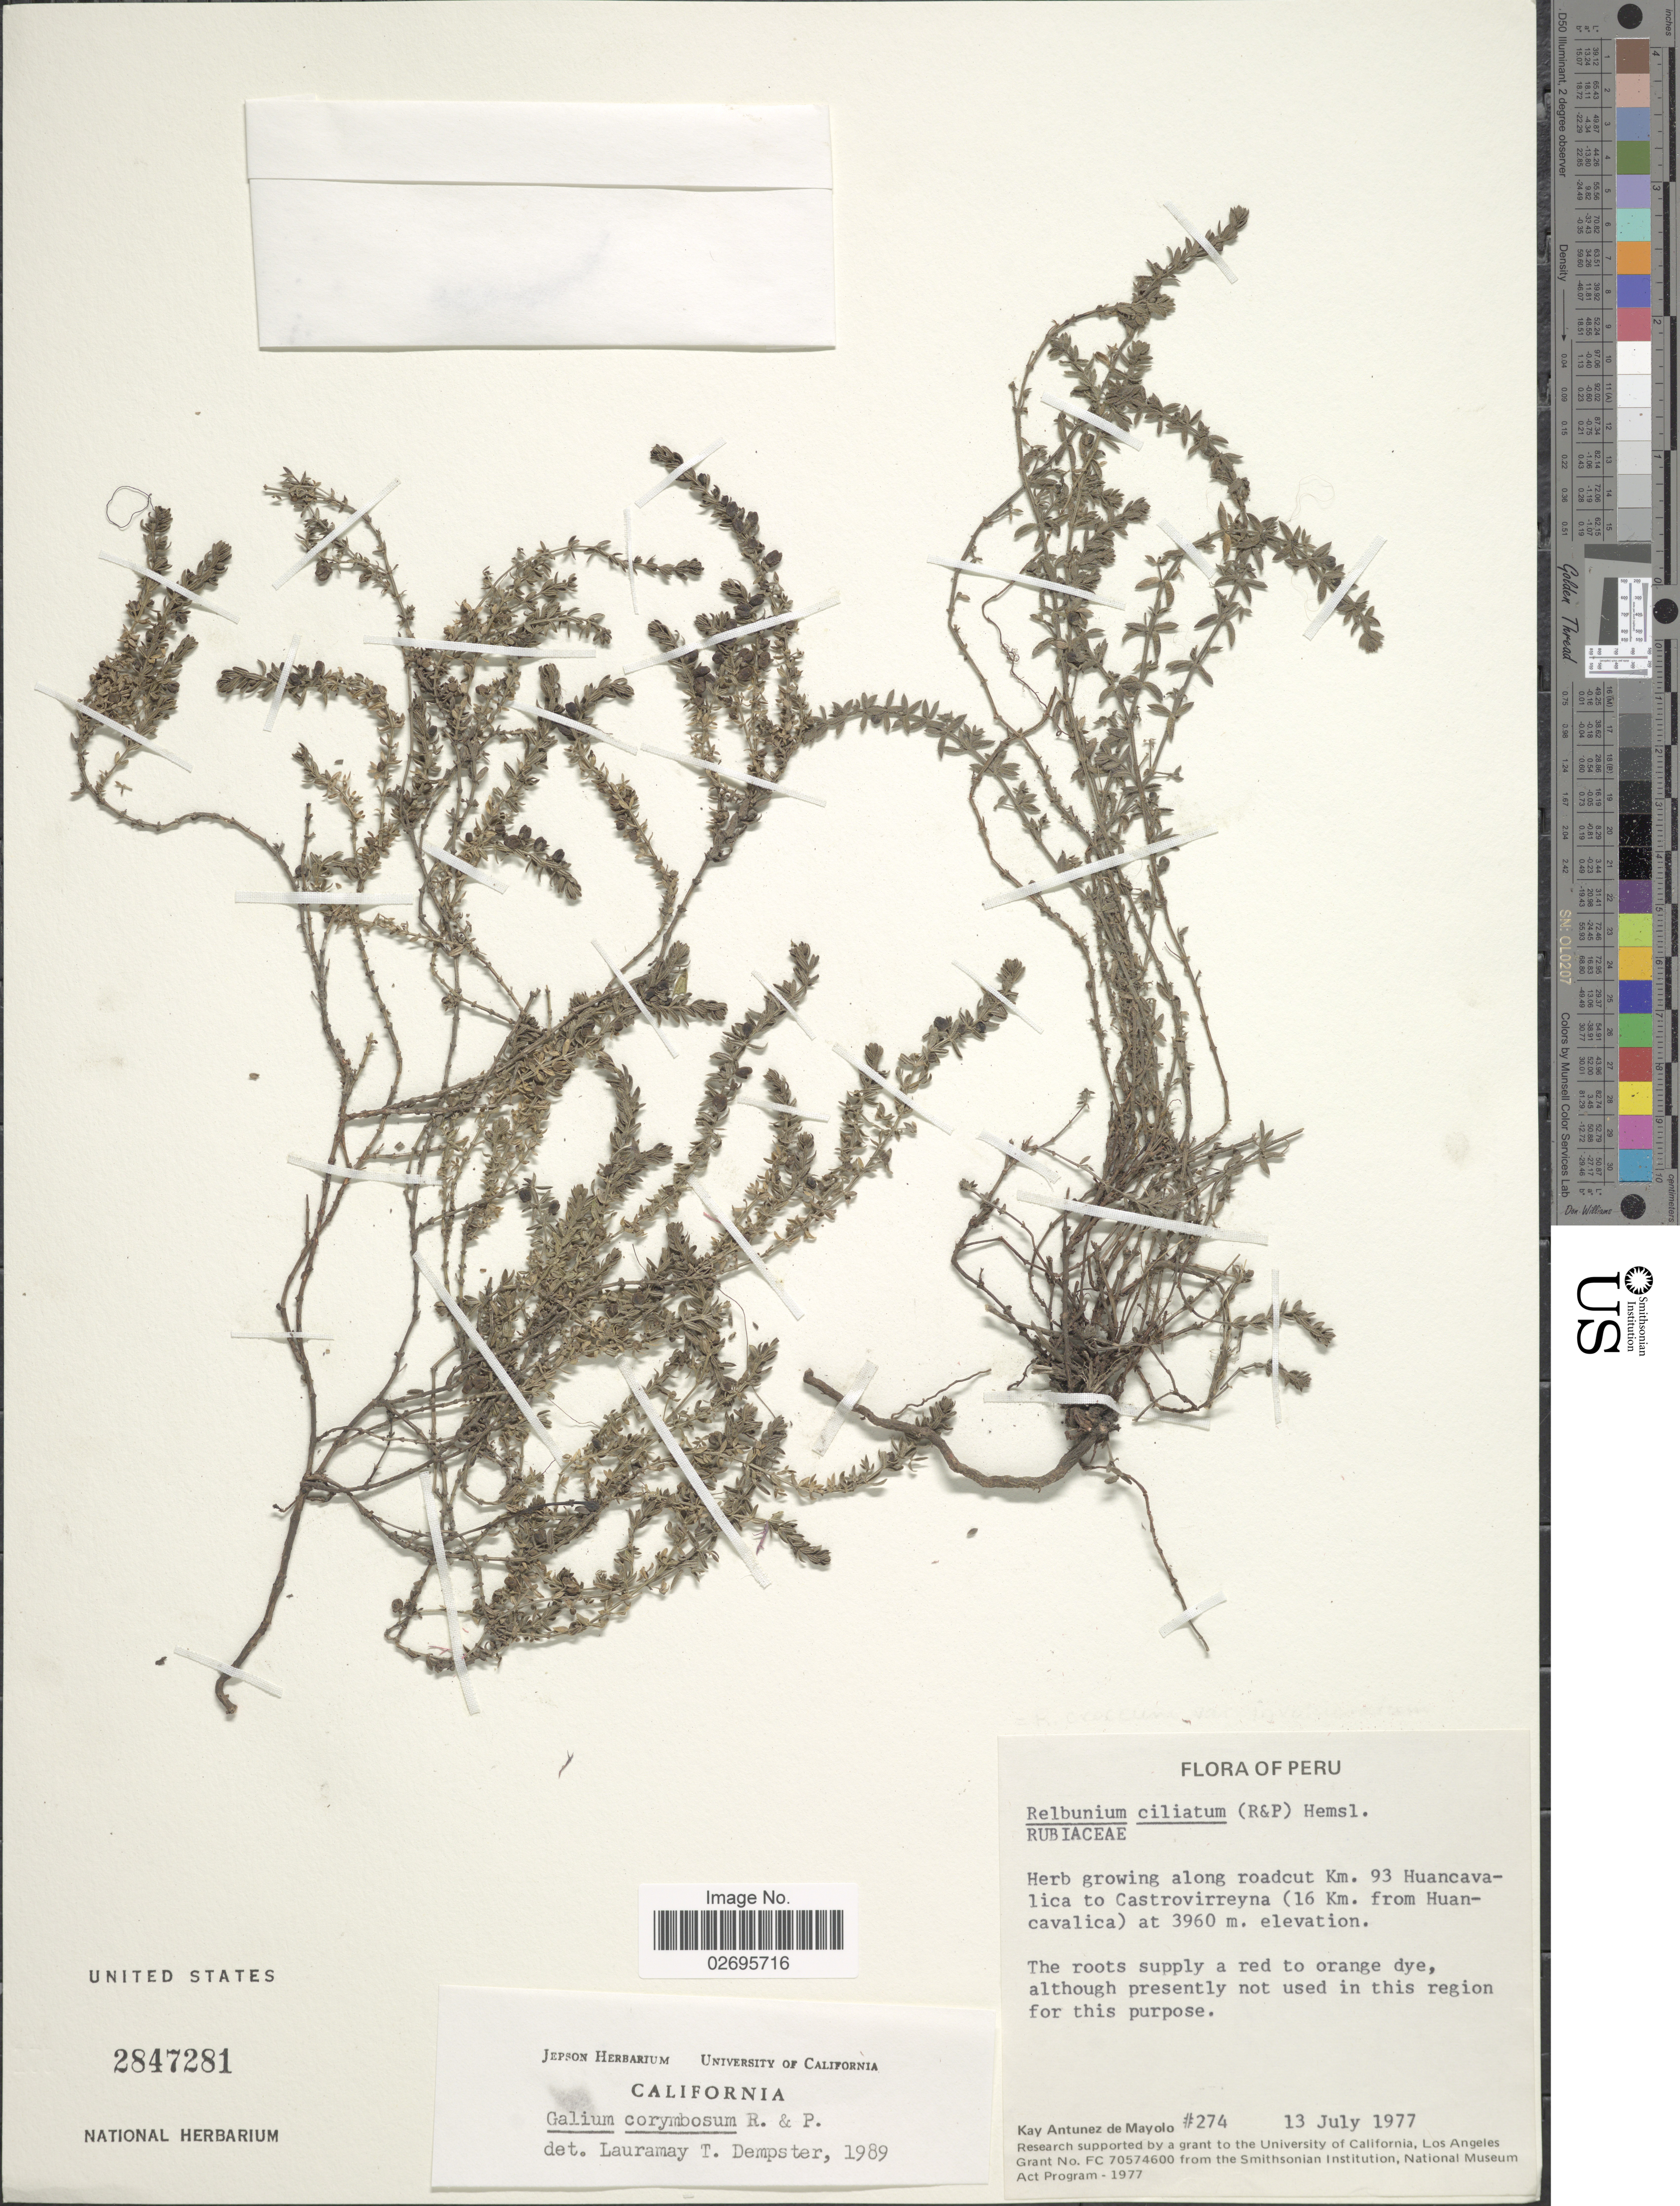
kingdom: Plantae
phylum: Tracheophyta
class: Magnoliopsida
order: Gentianales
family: Rubiaceae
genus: Galium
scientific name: Galium corymbosum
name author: Ruiz & Pav.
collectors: K. Antunez de Mayolo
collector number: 274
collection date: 1977-07-13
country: Peru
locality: Along roadcut Km. 93 Huanacavalica to Castrovirreyna (16 km. from Huancavalica)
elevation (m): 3960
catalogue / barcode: US 2847281